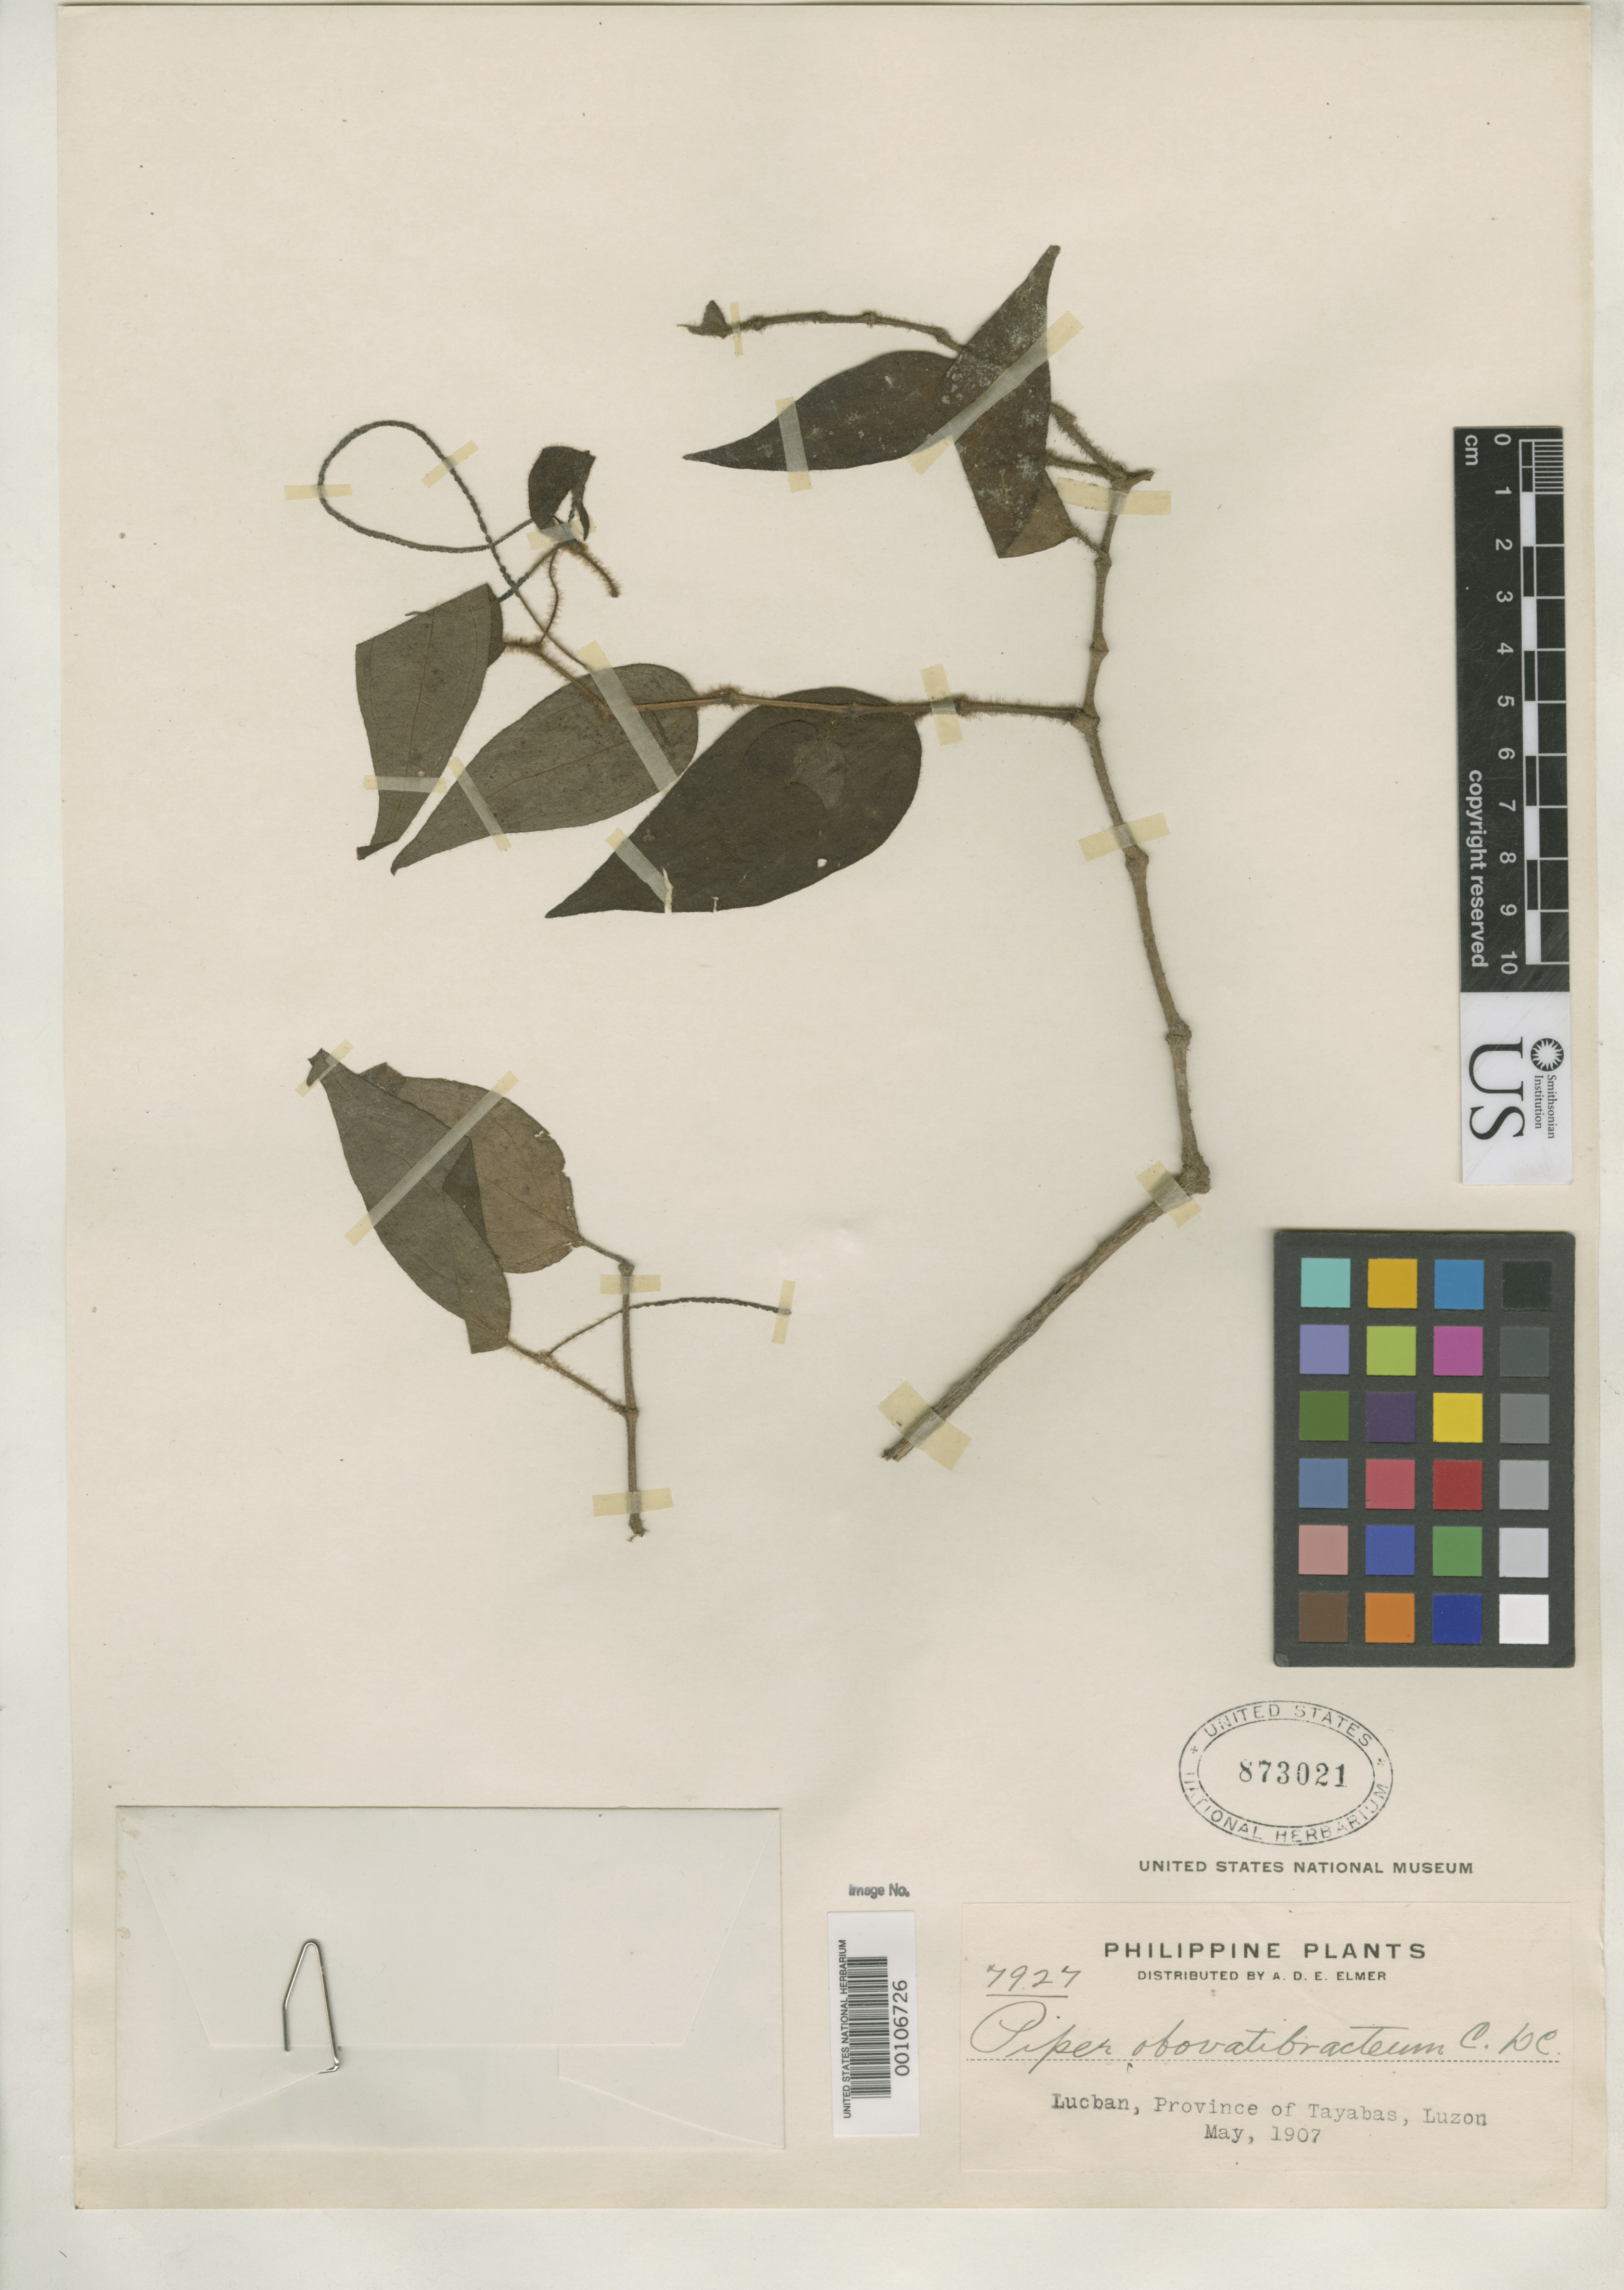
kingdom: Plantae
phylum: Tracheophyta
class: Magnoliopsida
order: Piperales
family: Piperaceae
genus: Piper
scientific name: Piper obovatibracteum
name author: C. DC. in Elmer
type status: Isotype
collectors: A. D. E. Elmer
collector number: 7927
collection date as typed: May 1907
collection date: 1907-05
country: Philippines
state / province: Calabarzon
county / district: Quezon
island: Luzon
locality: Lucban, Tayabas Mun.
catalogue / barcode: US 873021